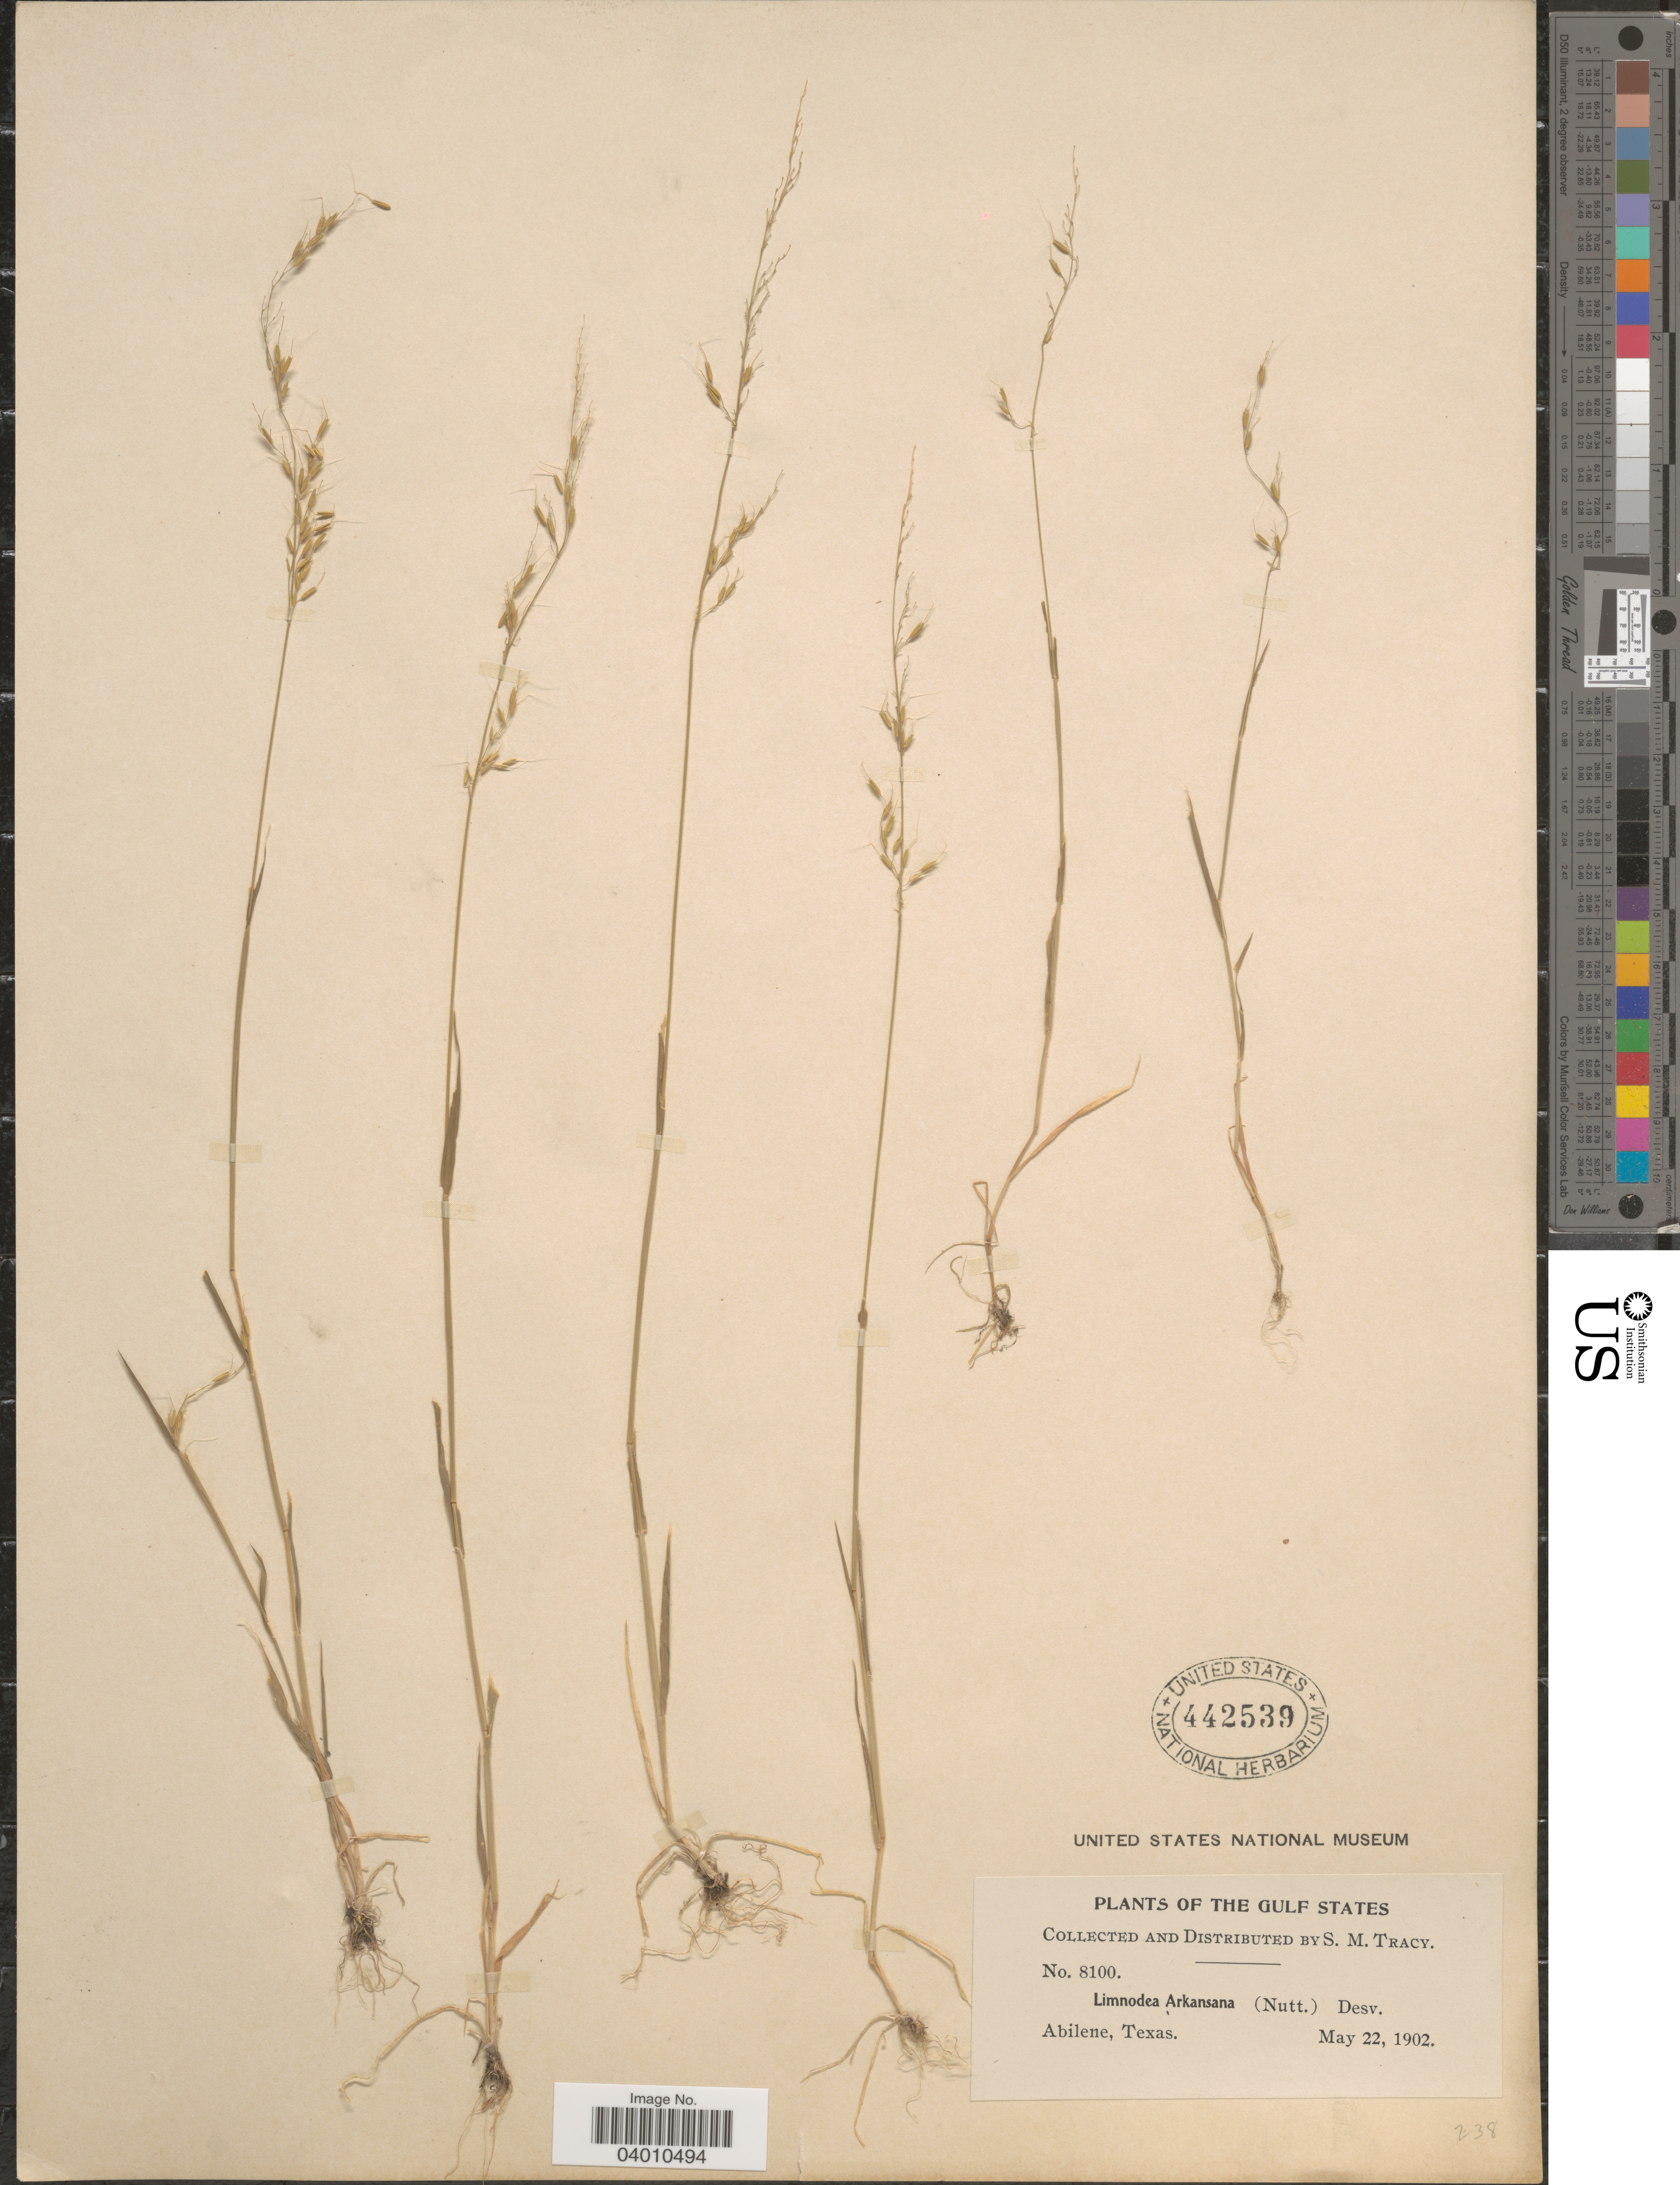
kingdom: Plantae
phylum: Tracheophyta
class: Liliopsida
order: Poales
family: Poaceae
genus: Limnodea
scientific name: Limnodea arkansana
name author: (Nutt.) L.H. Dewey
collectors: S. M. Tracy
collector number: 8100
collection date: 1902-05-22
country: United States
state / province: Texas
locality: The Gulf States. Abilene.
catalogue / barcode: US 442539